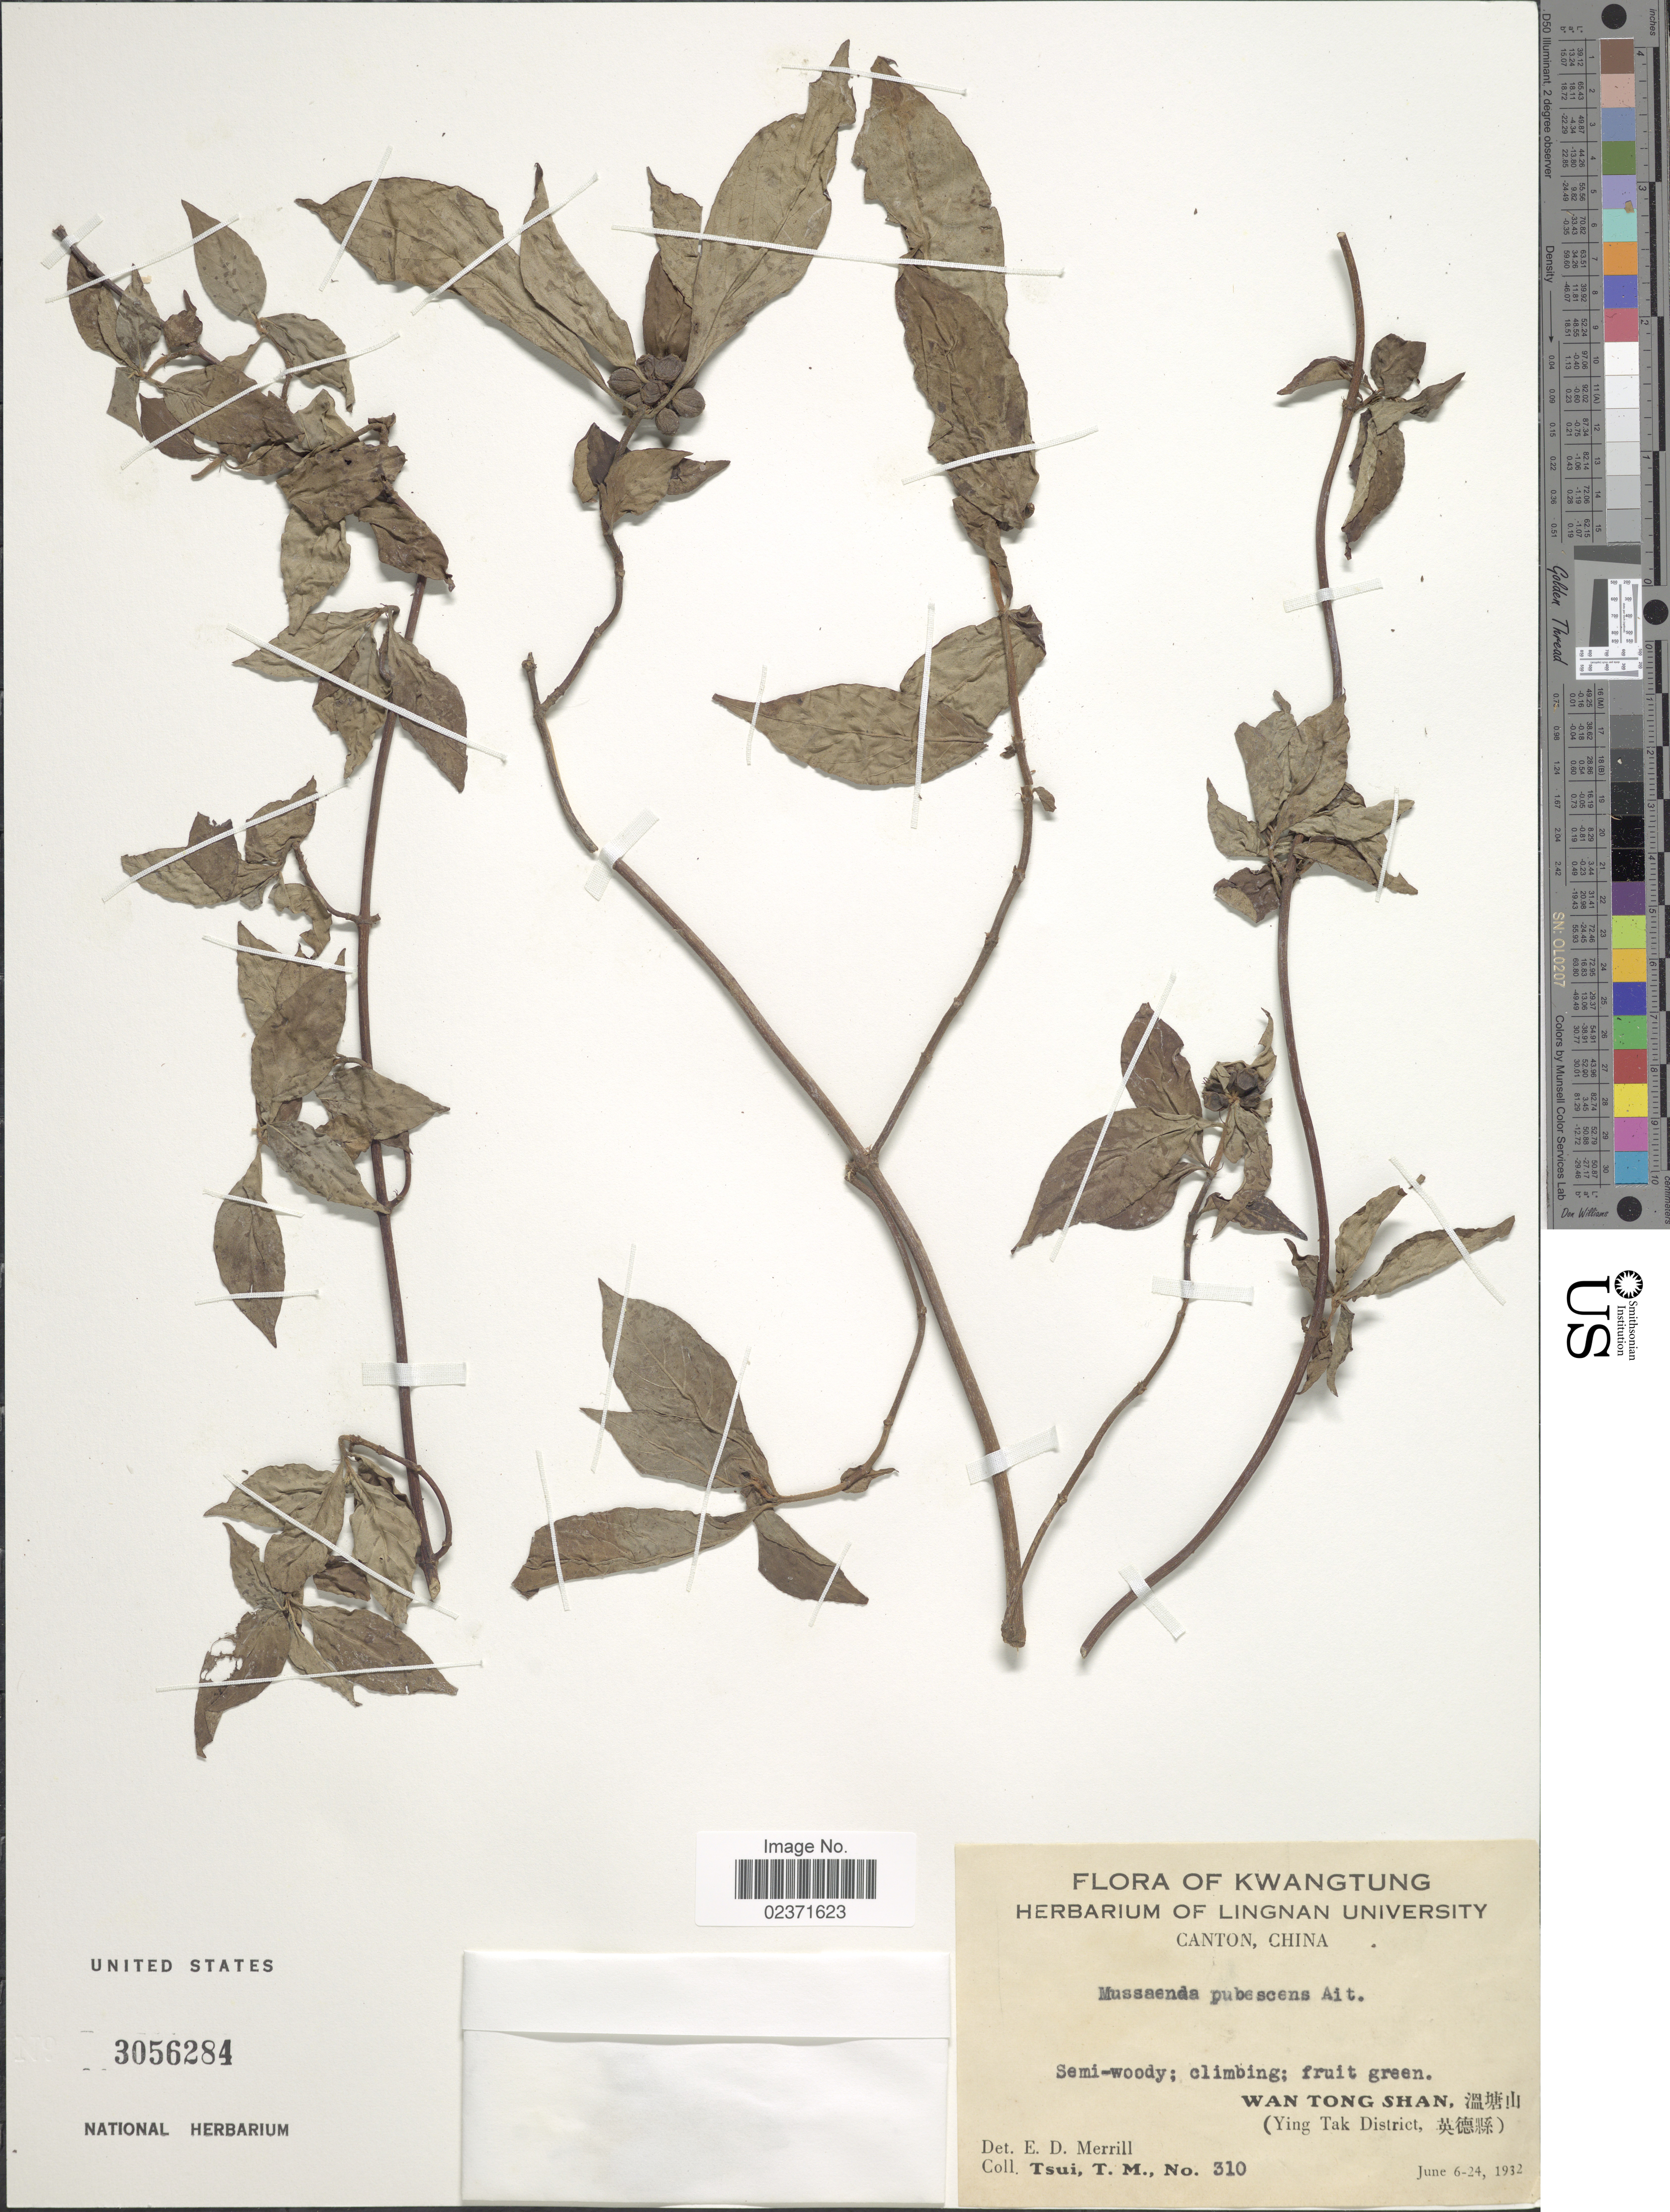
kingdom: Plantae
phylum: Tracheophyta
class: Magnoliopsida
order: Gentianales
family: Rubiaceae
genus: Mussaenda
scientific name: Mussaenda pubescens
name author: W.T. Aiton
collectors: T. Tsui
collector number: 310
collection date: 1932-06-06/1932-06-24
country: China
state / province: Guangdong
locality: Kwangtung. Wan Tong Shan (Ying Tak District)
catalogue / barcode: US 3056284